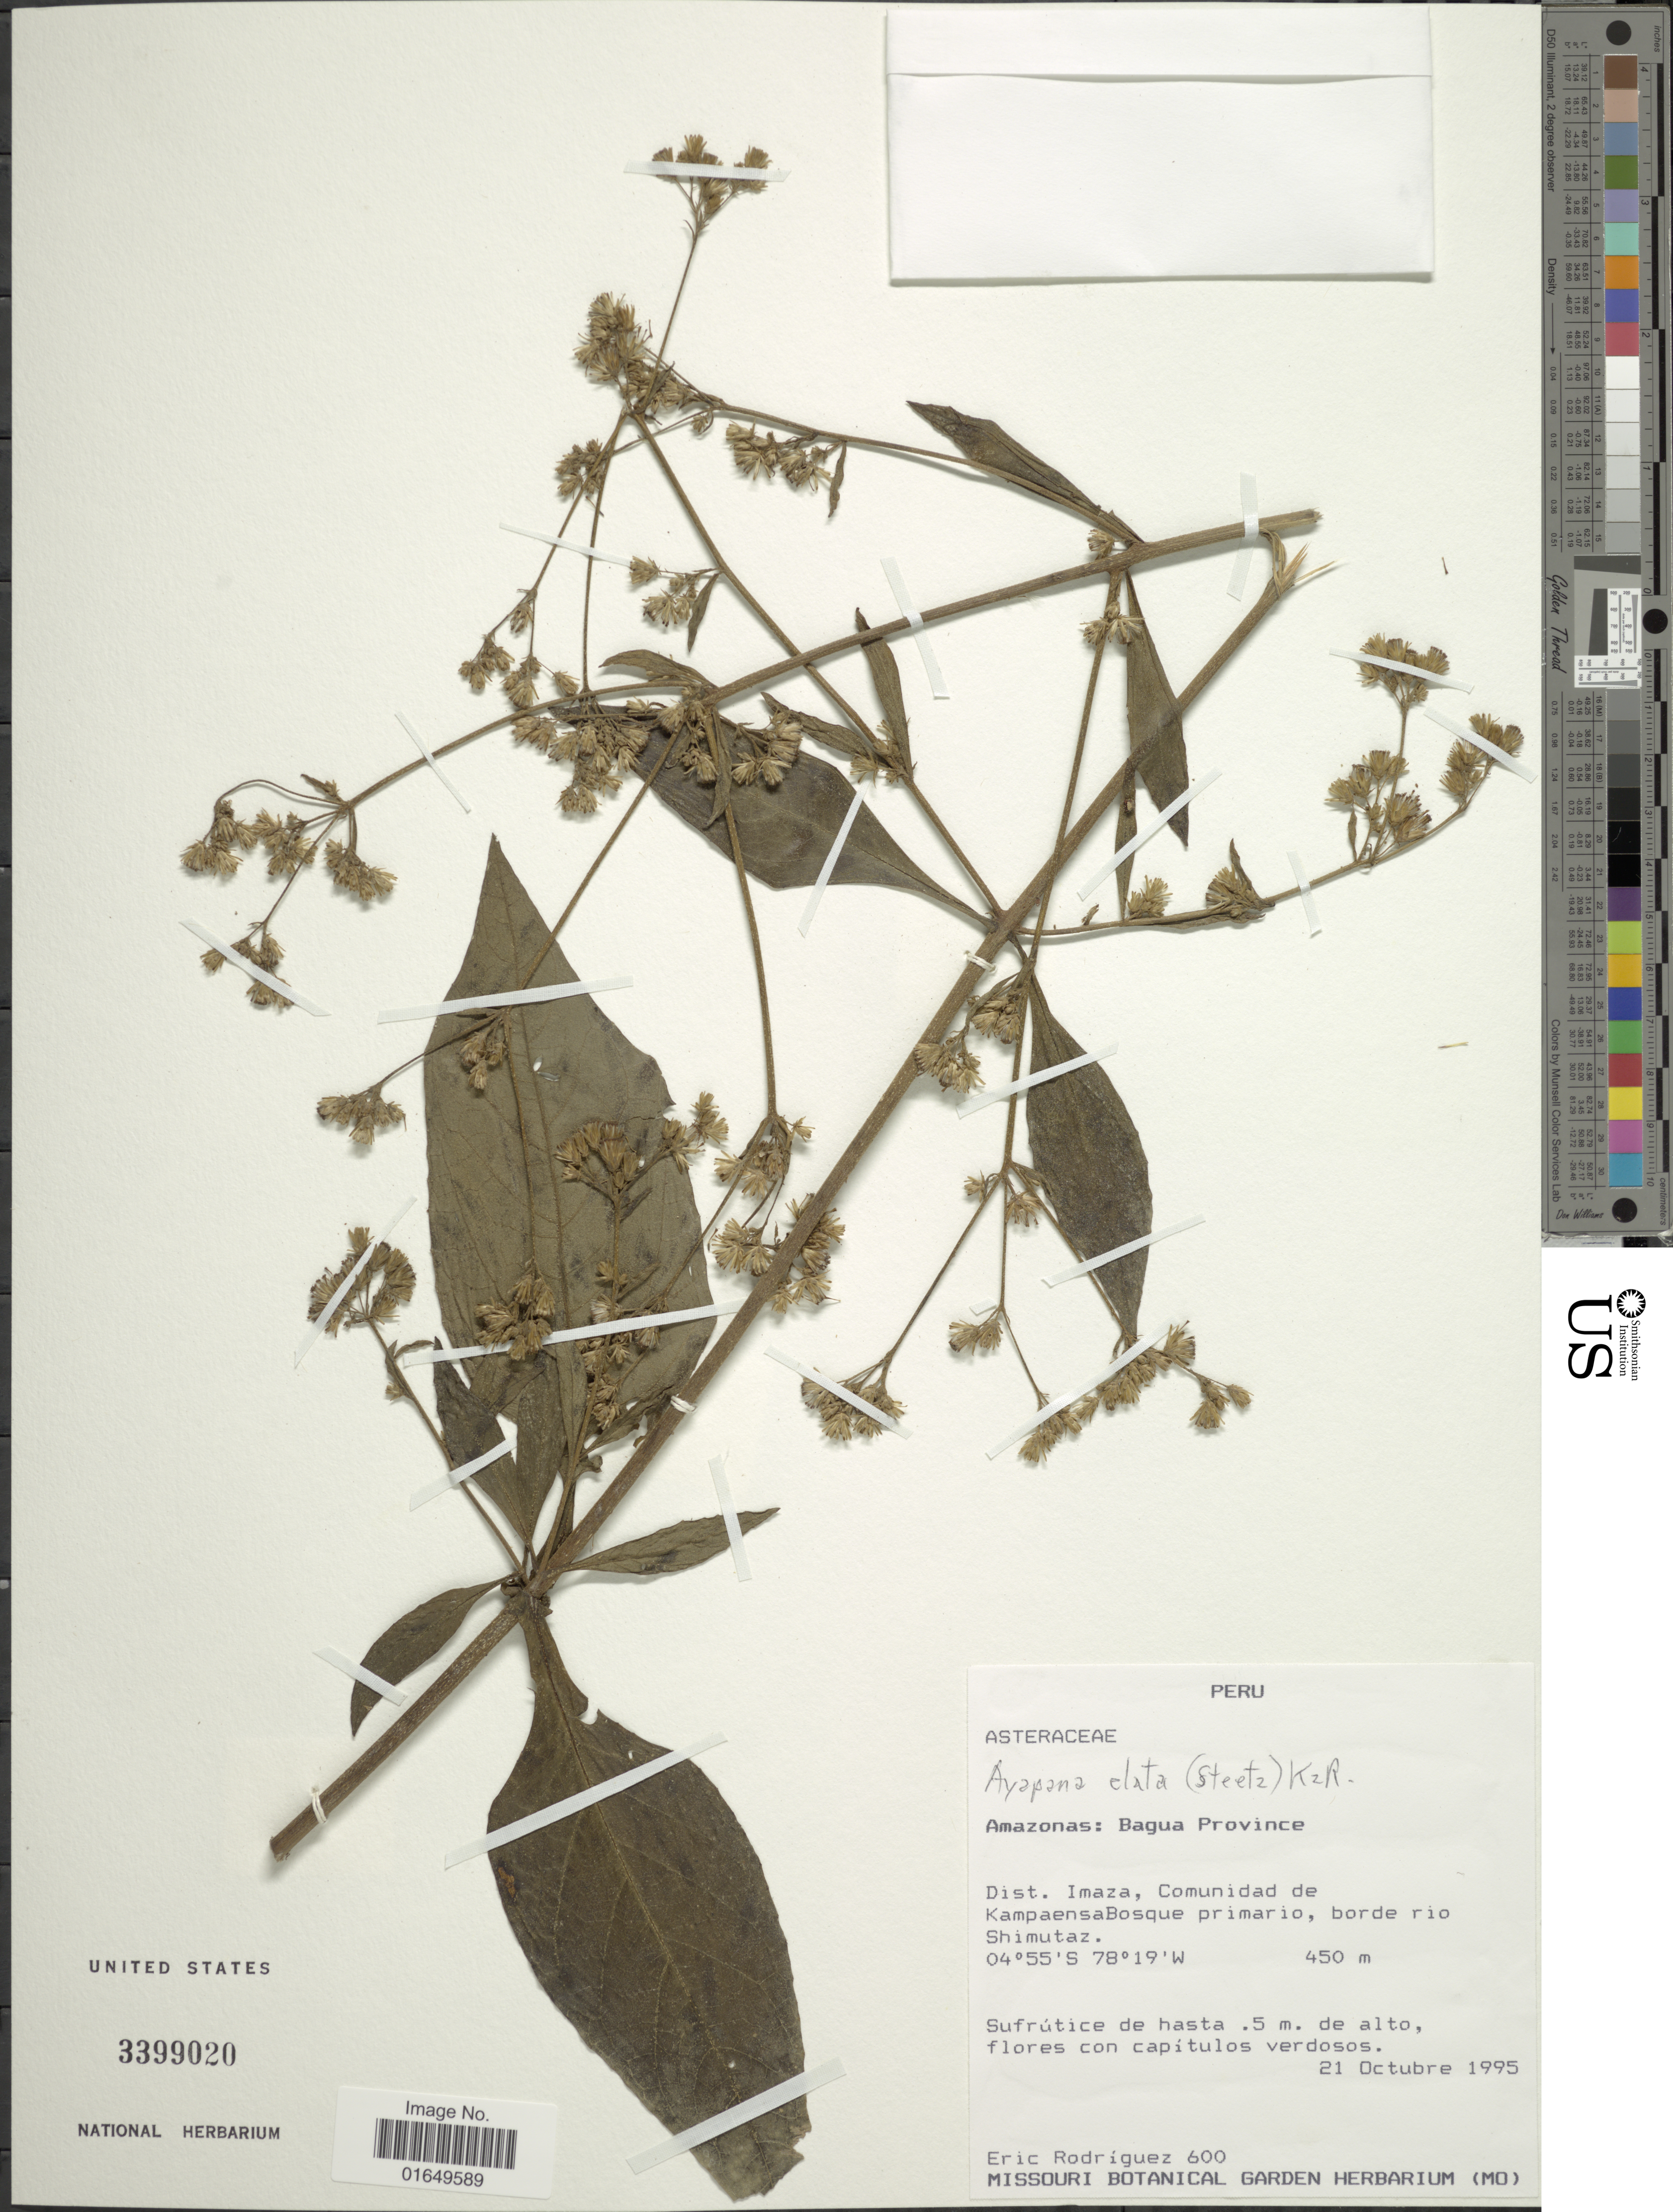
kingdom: Plantae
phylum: Tracheophyta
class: Magnoliopsida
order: Asterales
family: Asteraceae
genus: Ayapana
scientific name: Ayapana elata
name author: (Steetz) R.M. King & H. Rob.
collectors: E. Rodriguez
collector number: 600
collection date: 1995-10-21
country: Peru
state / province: Amazonas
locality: Bagua Province. Dist. Imaza, Comunidad de KampaensaBosque primario, borde rio Shimutaz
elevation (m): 450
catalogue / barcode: US 3399020